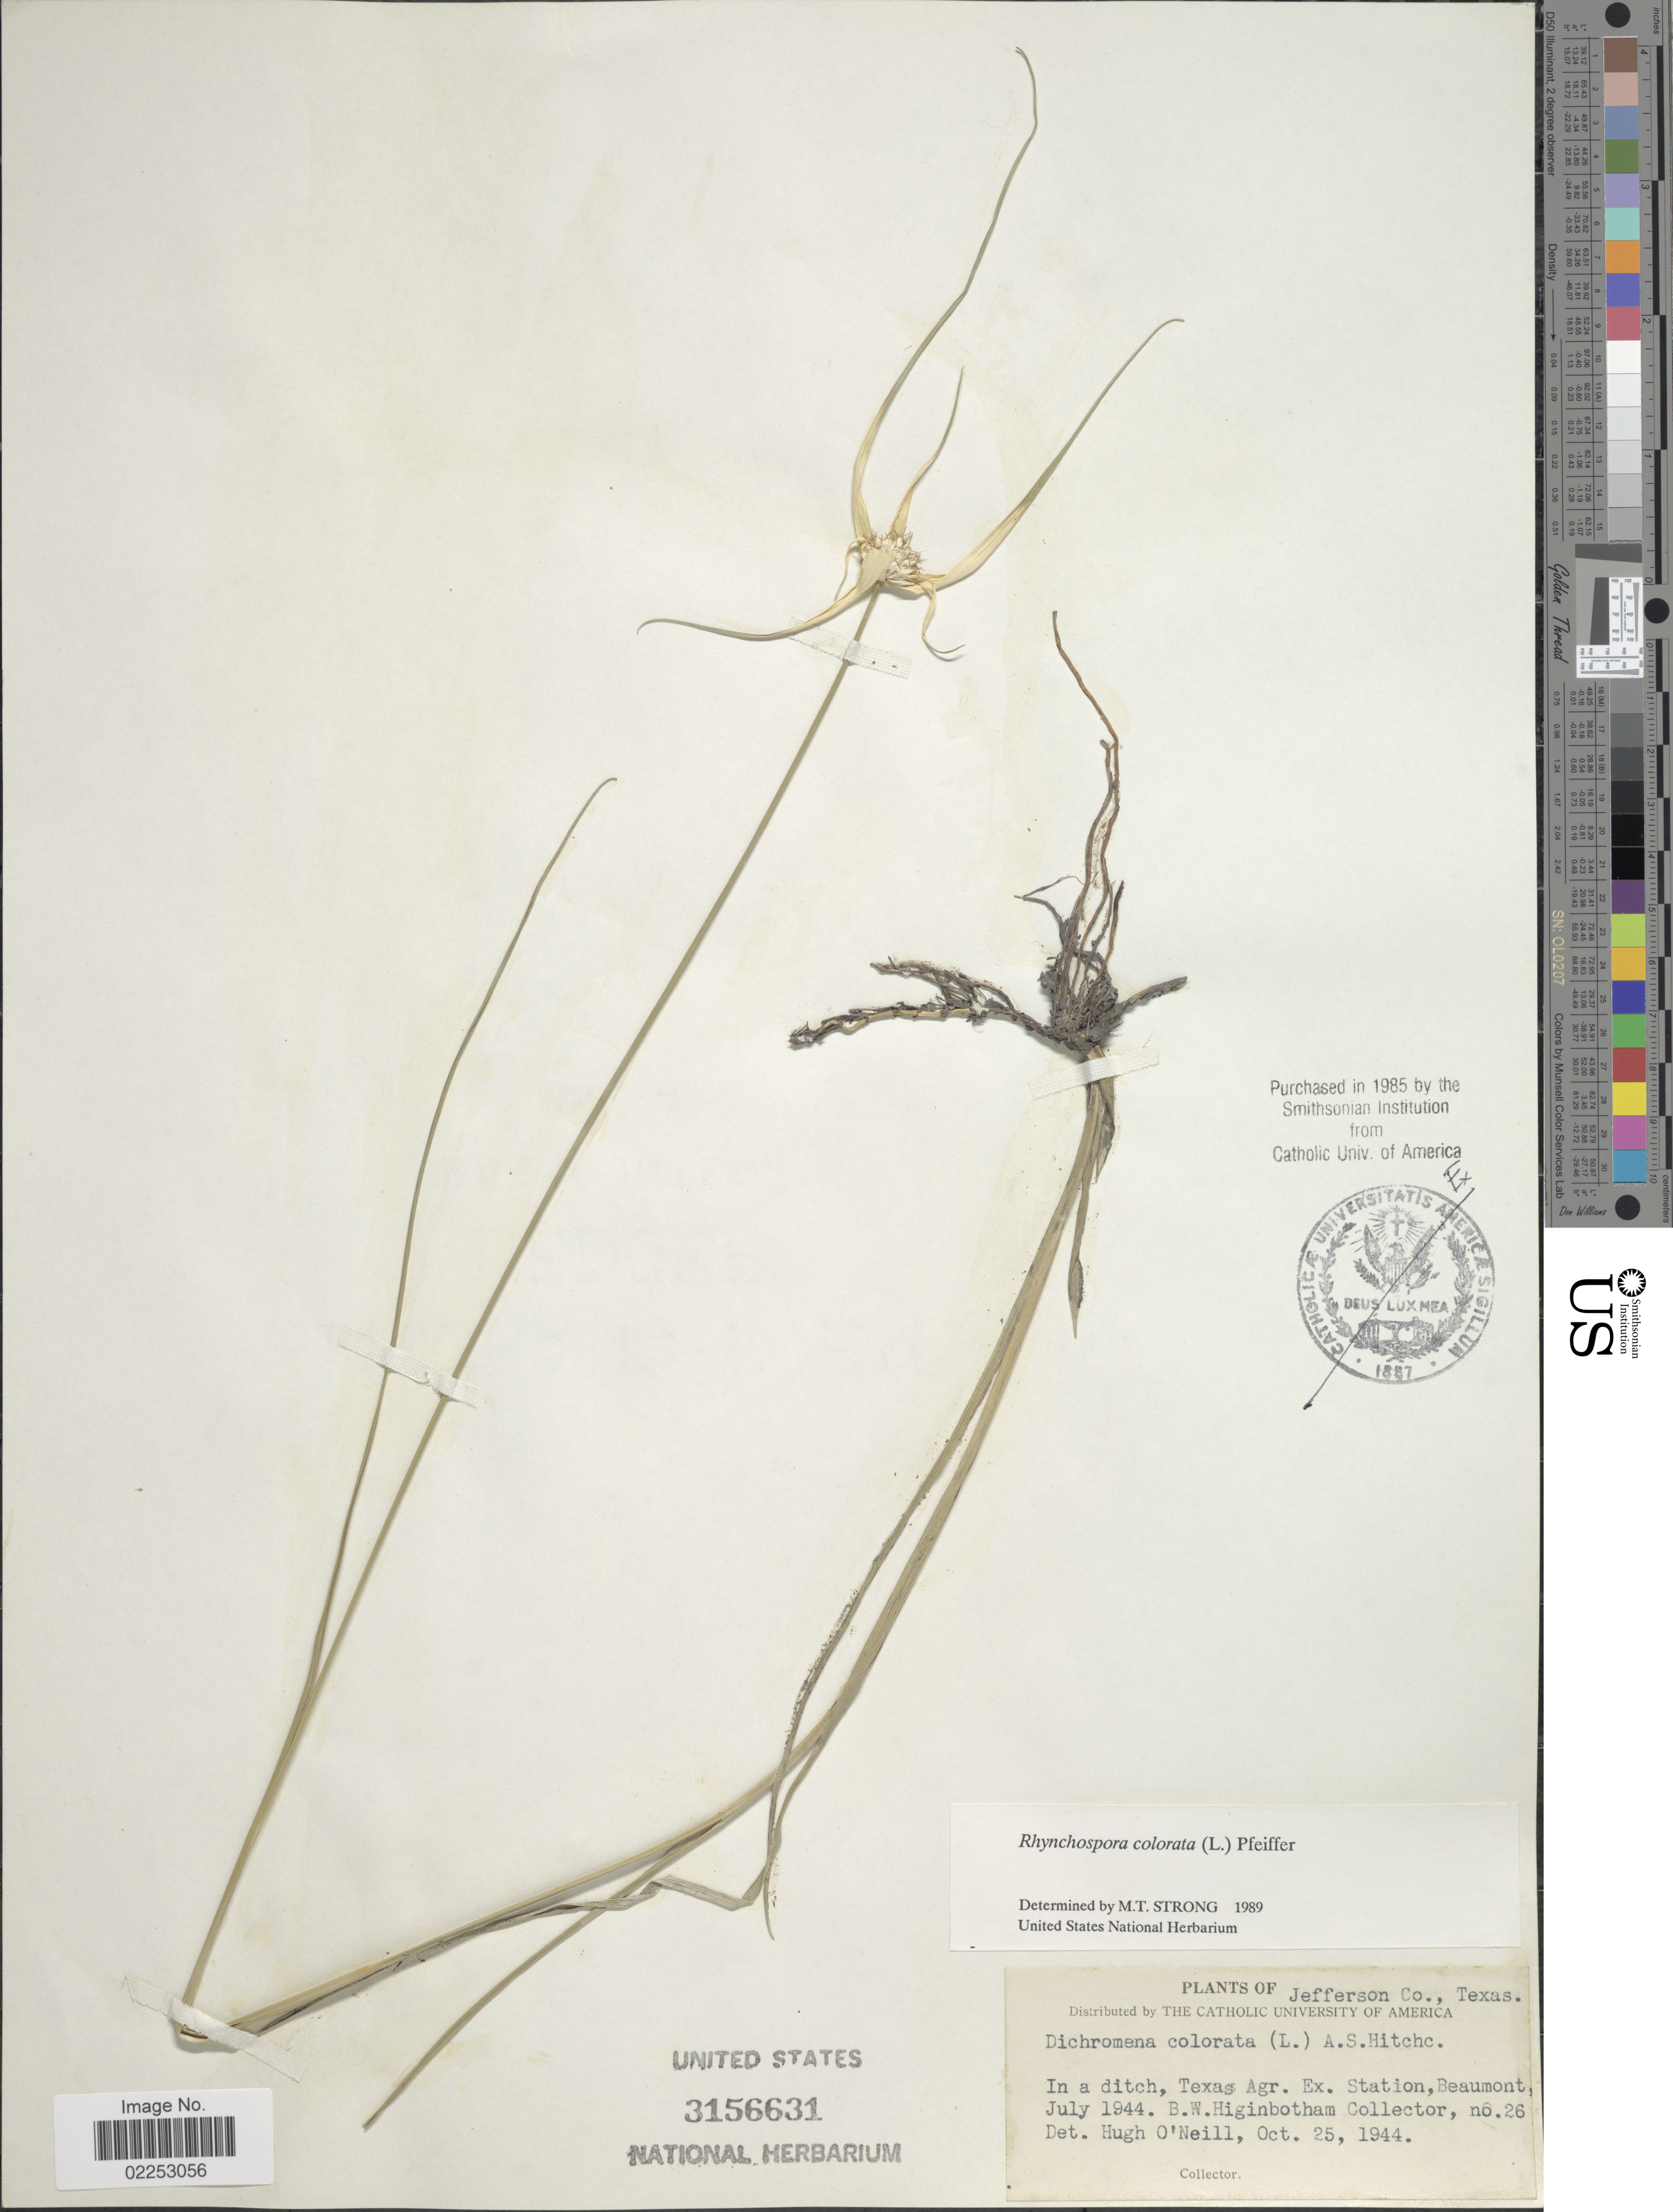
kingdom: Plantae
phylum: Tracheophyta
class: Liliopsida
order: Poales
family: Cyperaceae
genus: Rhynchospora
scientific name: Rhynchospora colorata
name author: (L.) H. Pfeiff.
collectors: B. Higinbotham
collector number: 26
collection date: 1944-07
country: United States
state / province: Texas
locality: Jefferson Co., Texas Agr. Ex. Station, Beaumont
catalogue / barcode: US 3156631